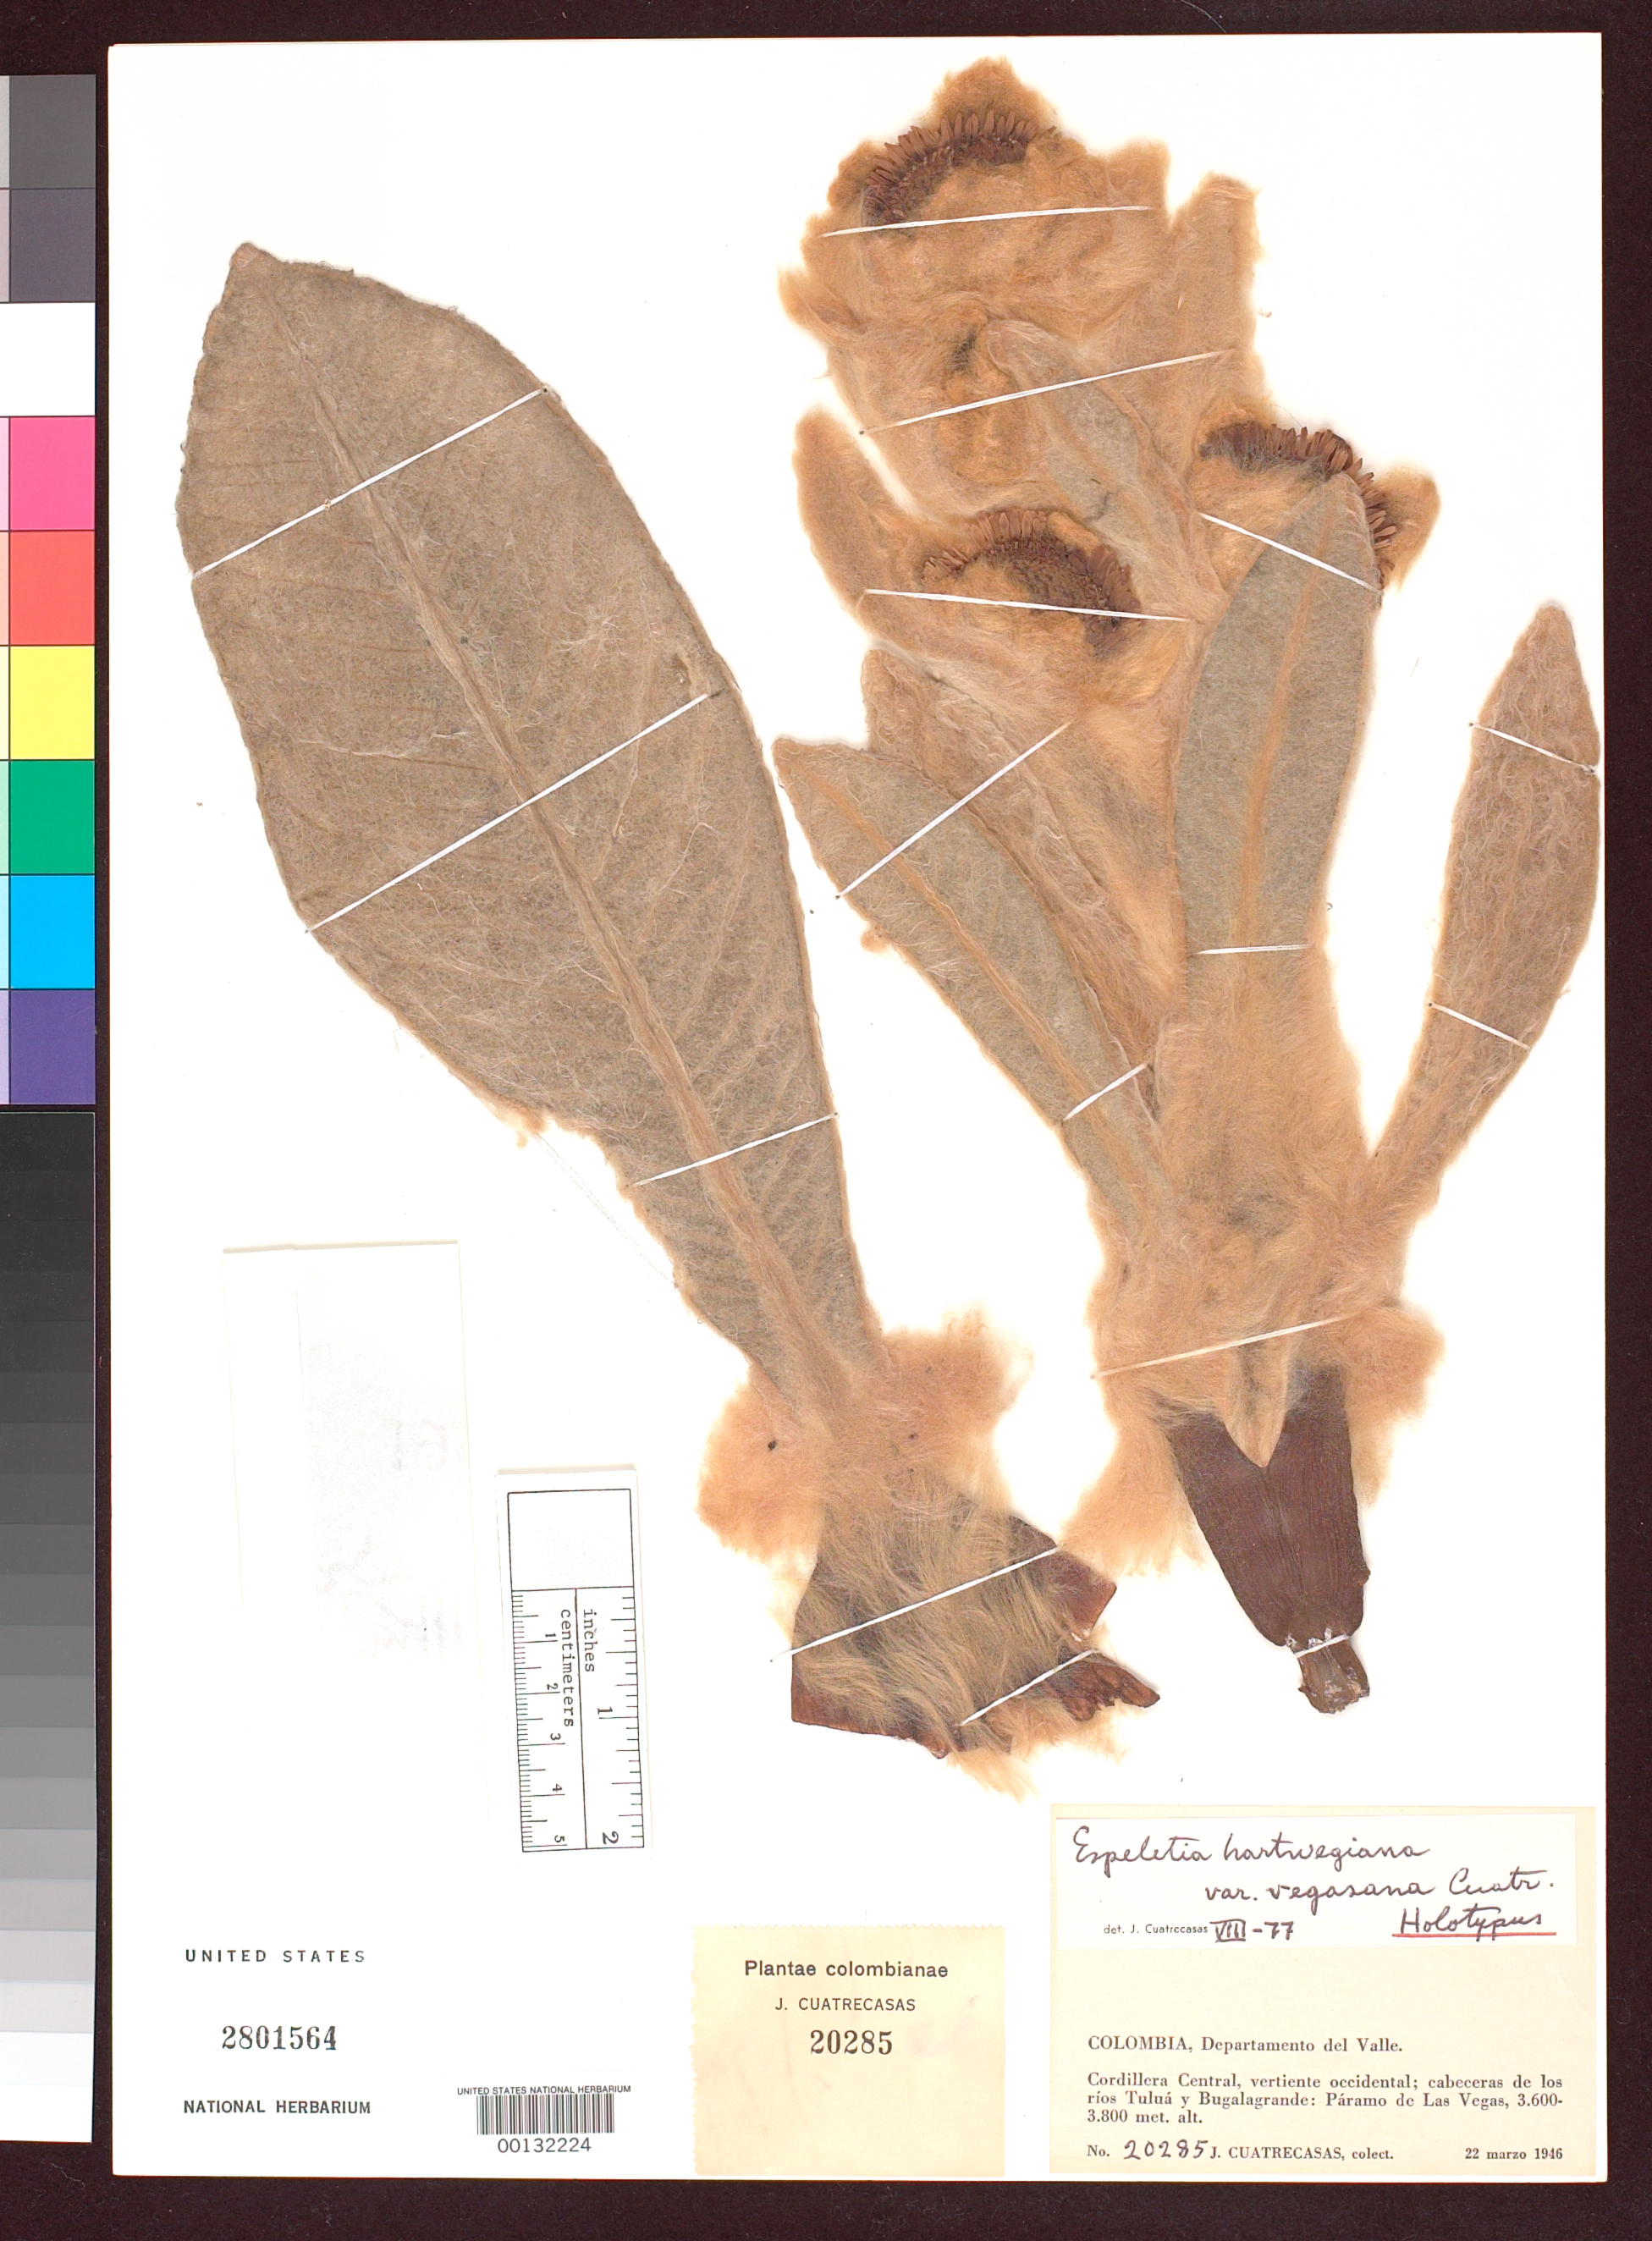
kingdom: Plantae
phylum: Tracheophyta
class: Magnoliopsida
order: Asterales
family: Asteraceae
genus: Espeletia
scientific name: Espeletia hartwegiana var. vegasana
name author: Cuatrec.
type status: Holotype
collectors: J. Cuatrecasas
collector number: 20285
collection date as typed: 22 Mar 1946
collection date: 1946-03-22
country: Colombia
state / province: Valle del Cauca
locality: Cordillera Central, headwaters of Rio Tulua and Rio Bugala Grande, Páramo de Las Vegas.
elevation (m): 3600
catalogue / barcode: US 2801564